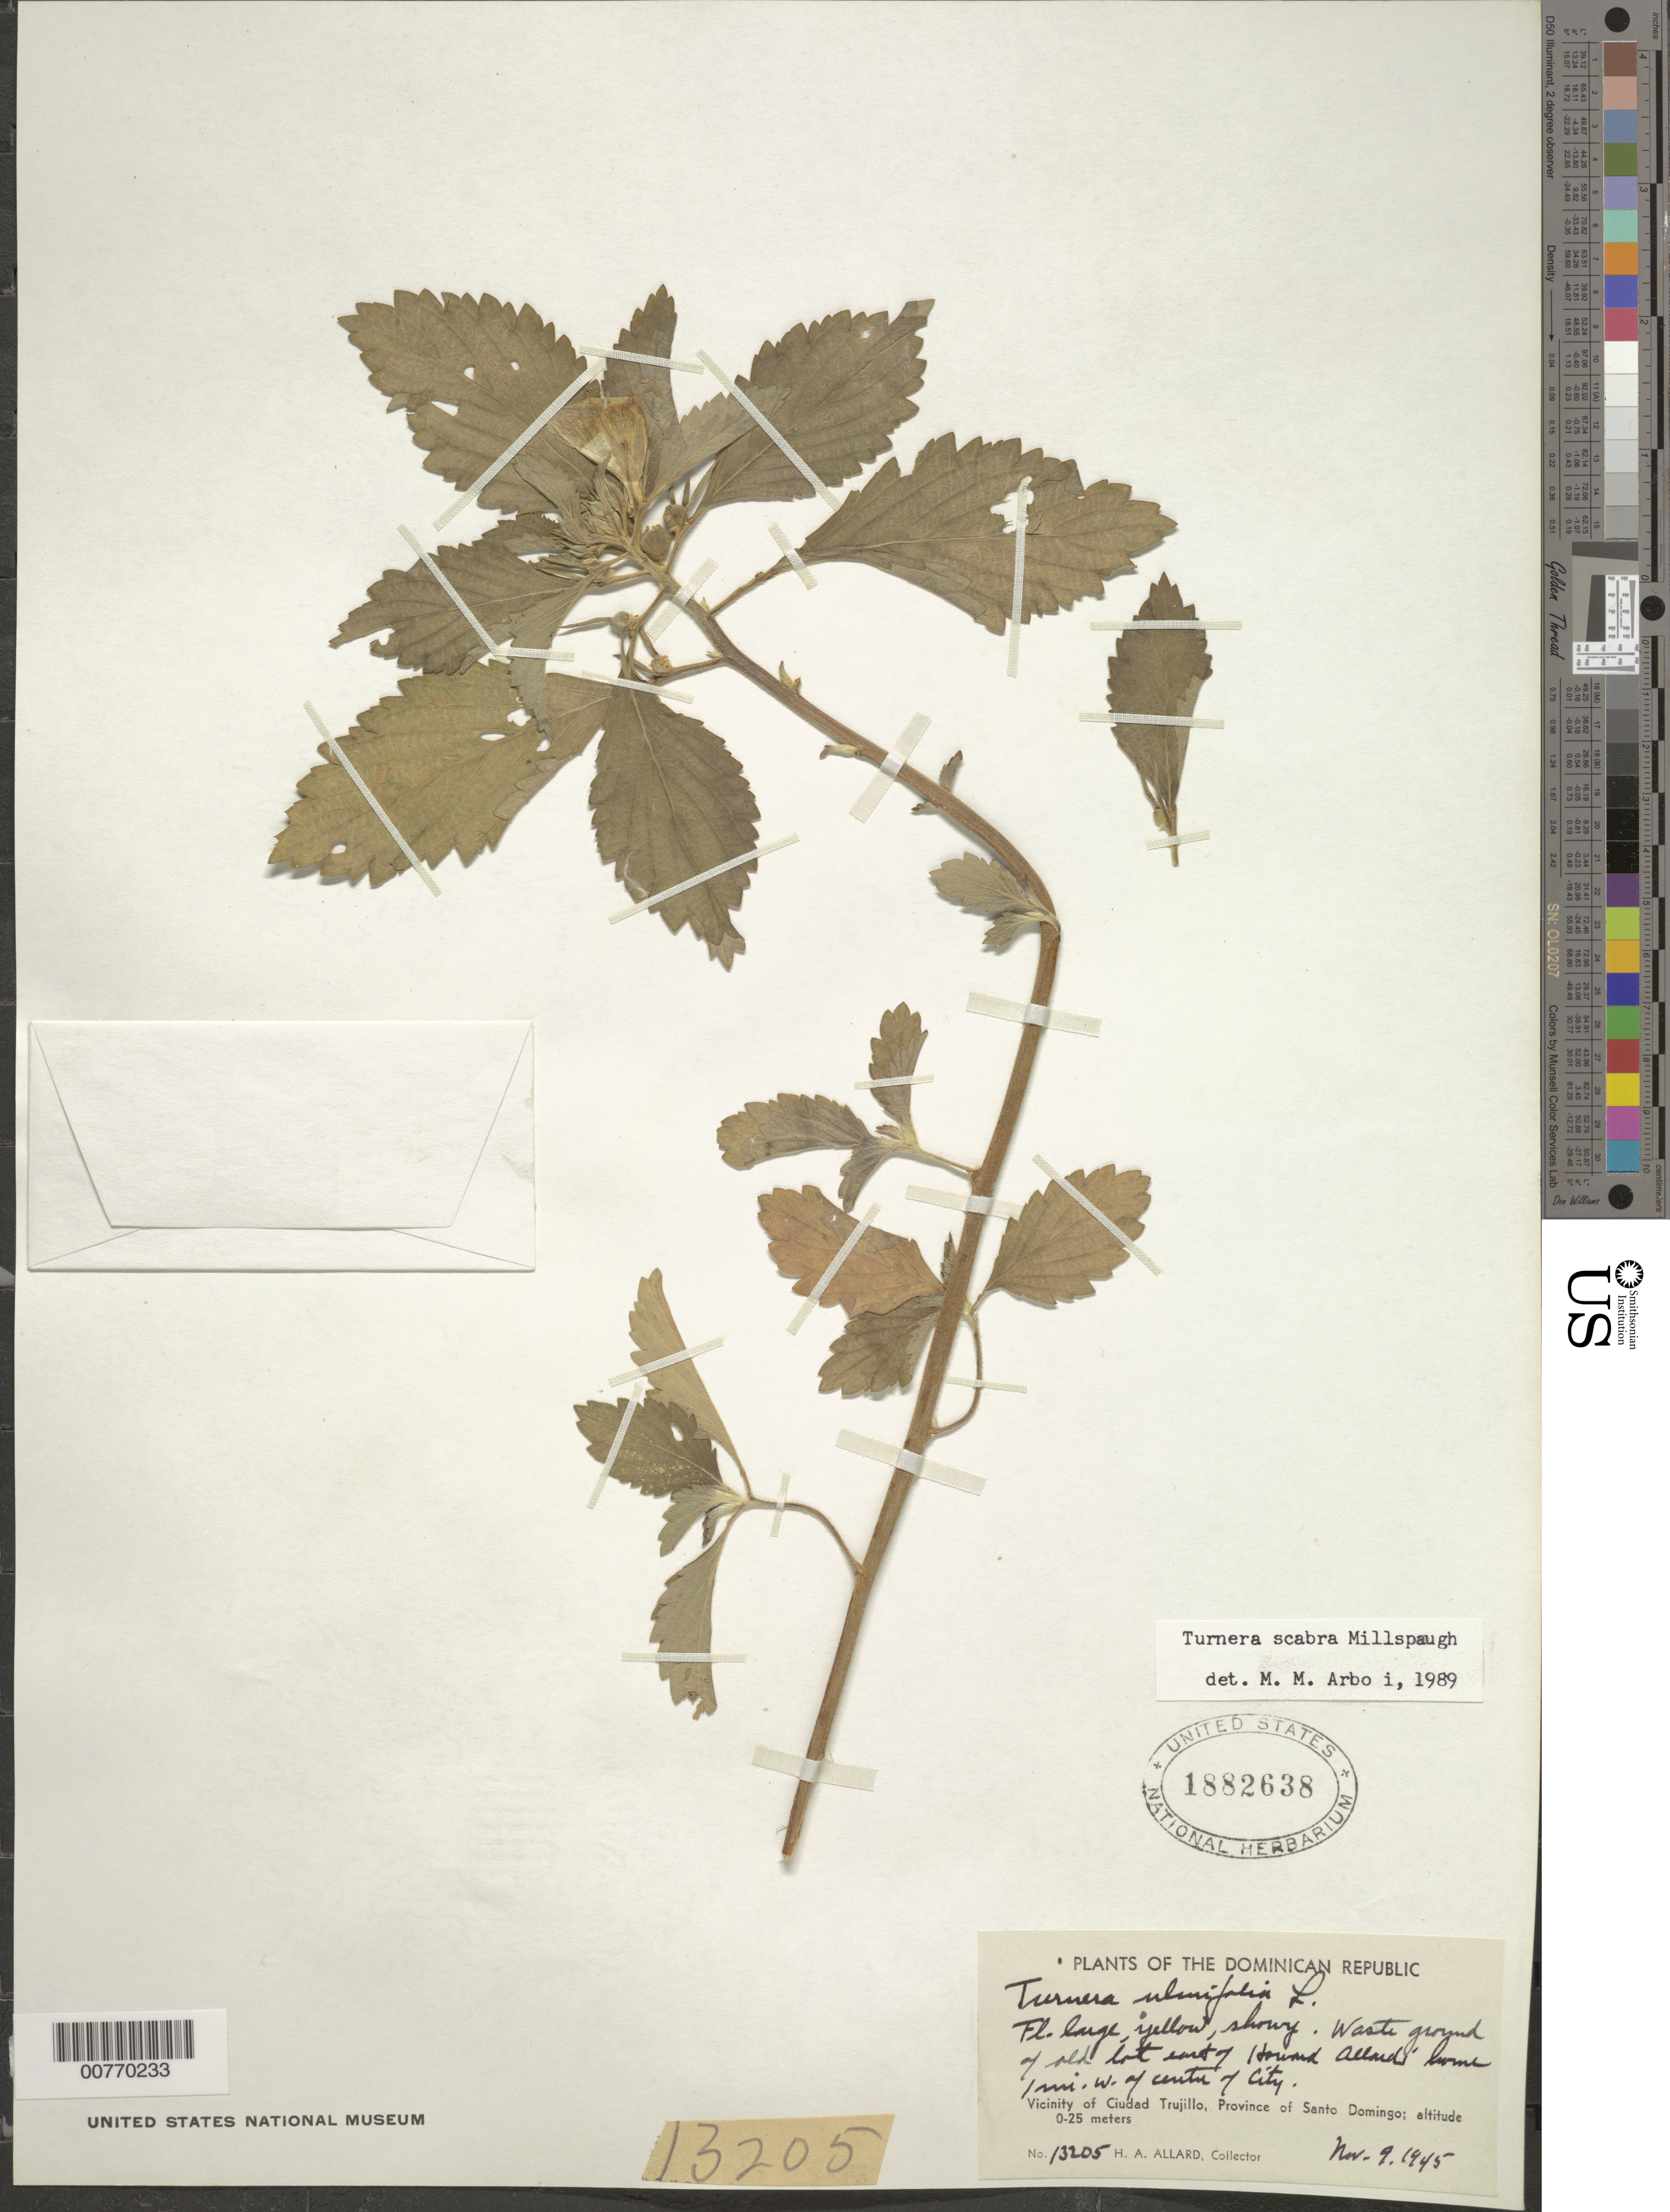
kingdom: Plantae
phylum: Tracheophyta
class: Magnoliopsida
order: Malpighiales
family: Turneraceae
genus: Turnera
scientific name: Turnera ulmifolia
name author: L.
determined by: Arbo, M. M.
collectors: H. A. Allard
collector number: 13205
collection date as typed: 09 Nov 1945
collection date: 1945-11-09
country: Dominican Republic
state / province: Santo Domingo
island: Hispaniola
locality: Vicinity of Ciudad Trujillo, east of Howard Allard's home, 1 mile west of center of city.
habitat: Waste ground of old lot.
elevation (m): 0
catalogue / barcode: US 1882638